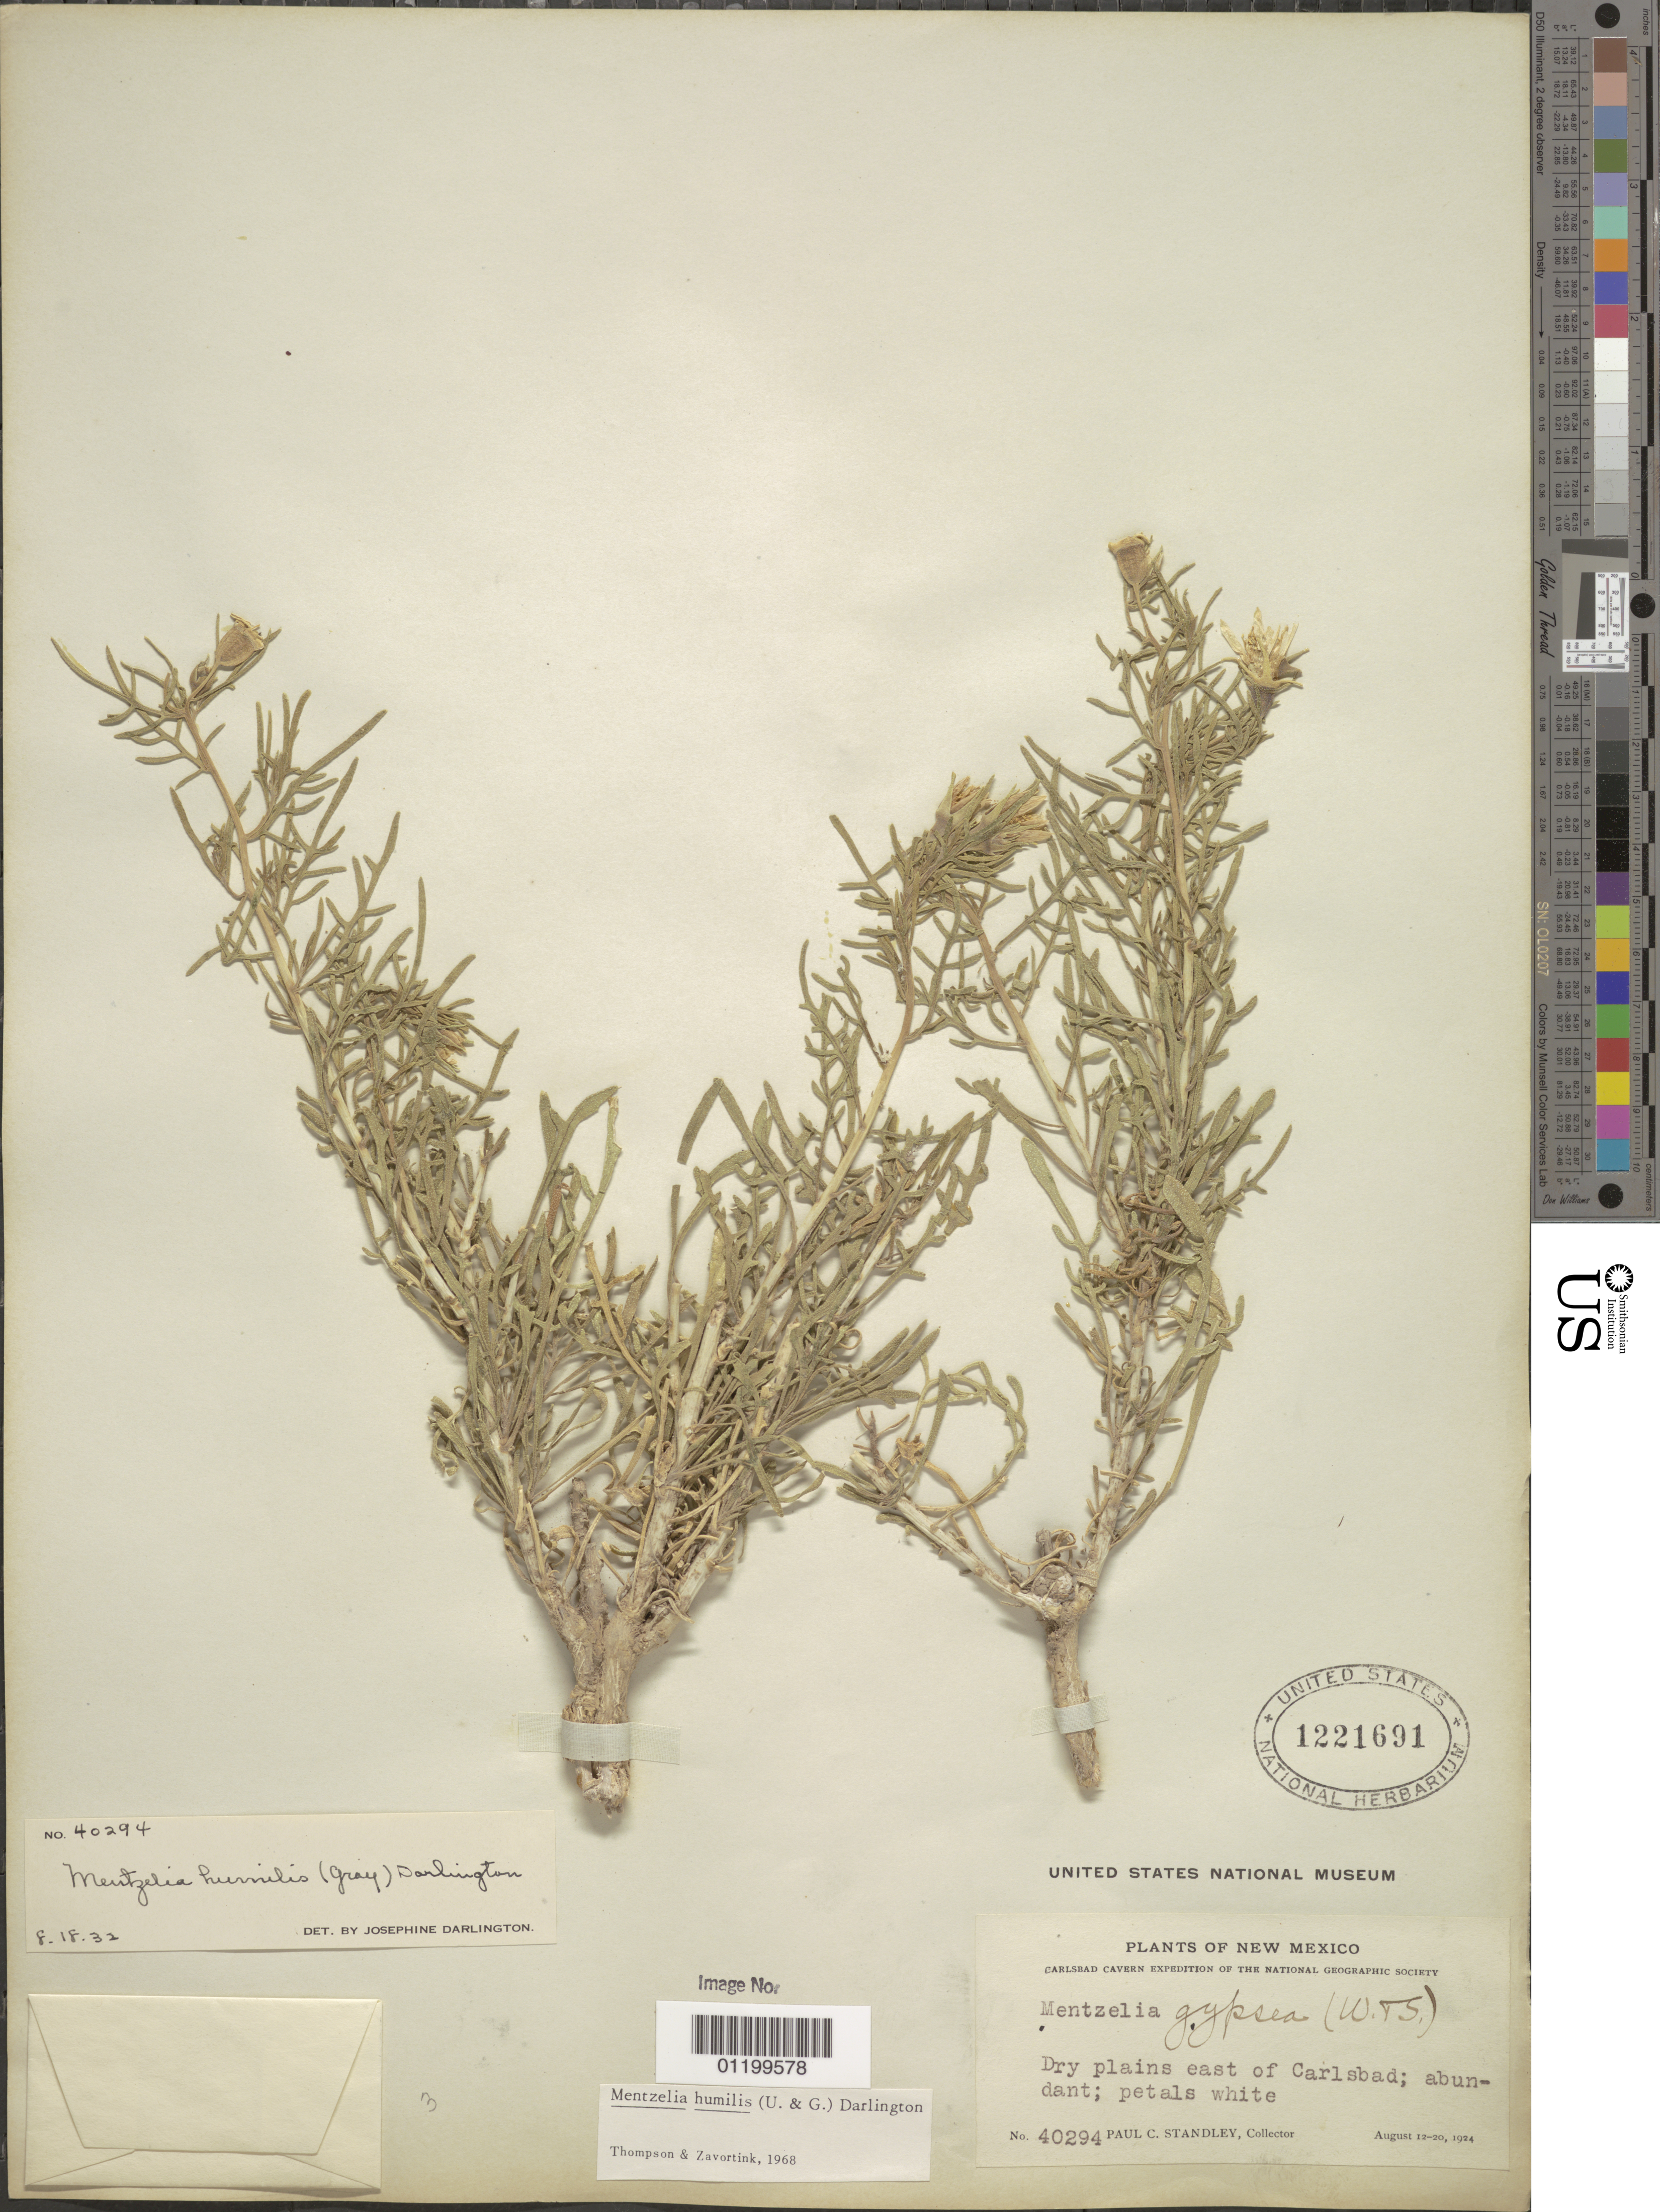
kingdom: Plantae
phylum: Tracheophyta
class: Magnoliopsida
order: Cornales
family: Loasaceae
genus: Mentzelia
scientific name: Mentzelia humilis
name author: (Urb. & Gilg) J. Darl.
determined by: Zavortink, J. E.; Thompson, H. J.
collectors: P. C. Standley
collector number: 40294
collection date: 1924-08-12/1924-08-20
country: United States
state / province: New Mexico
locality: Carlsbad Cavern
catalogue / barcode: US 1221691